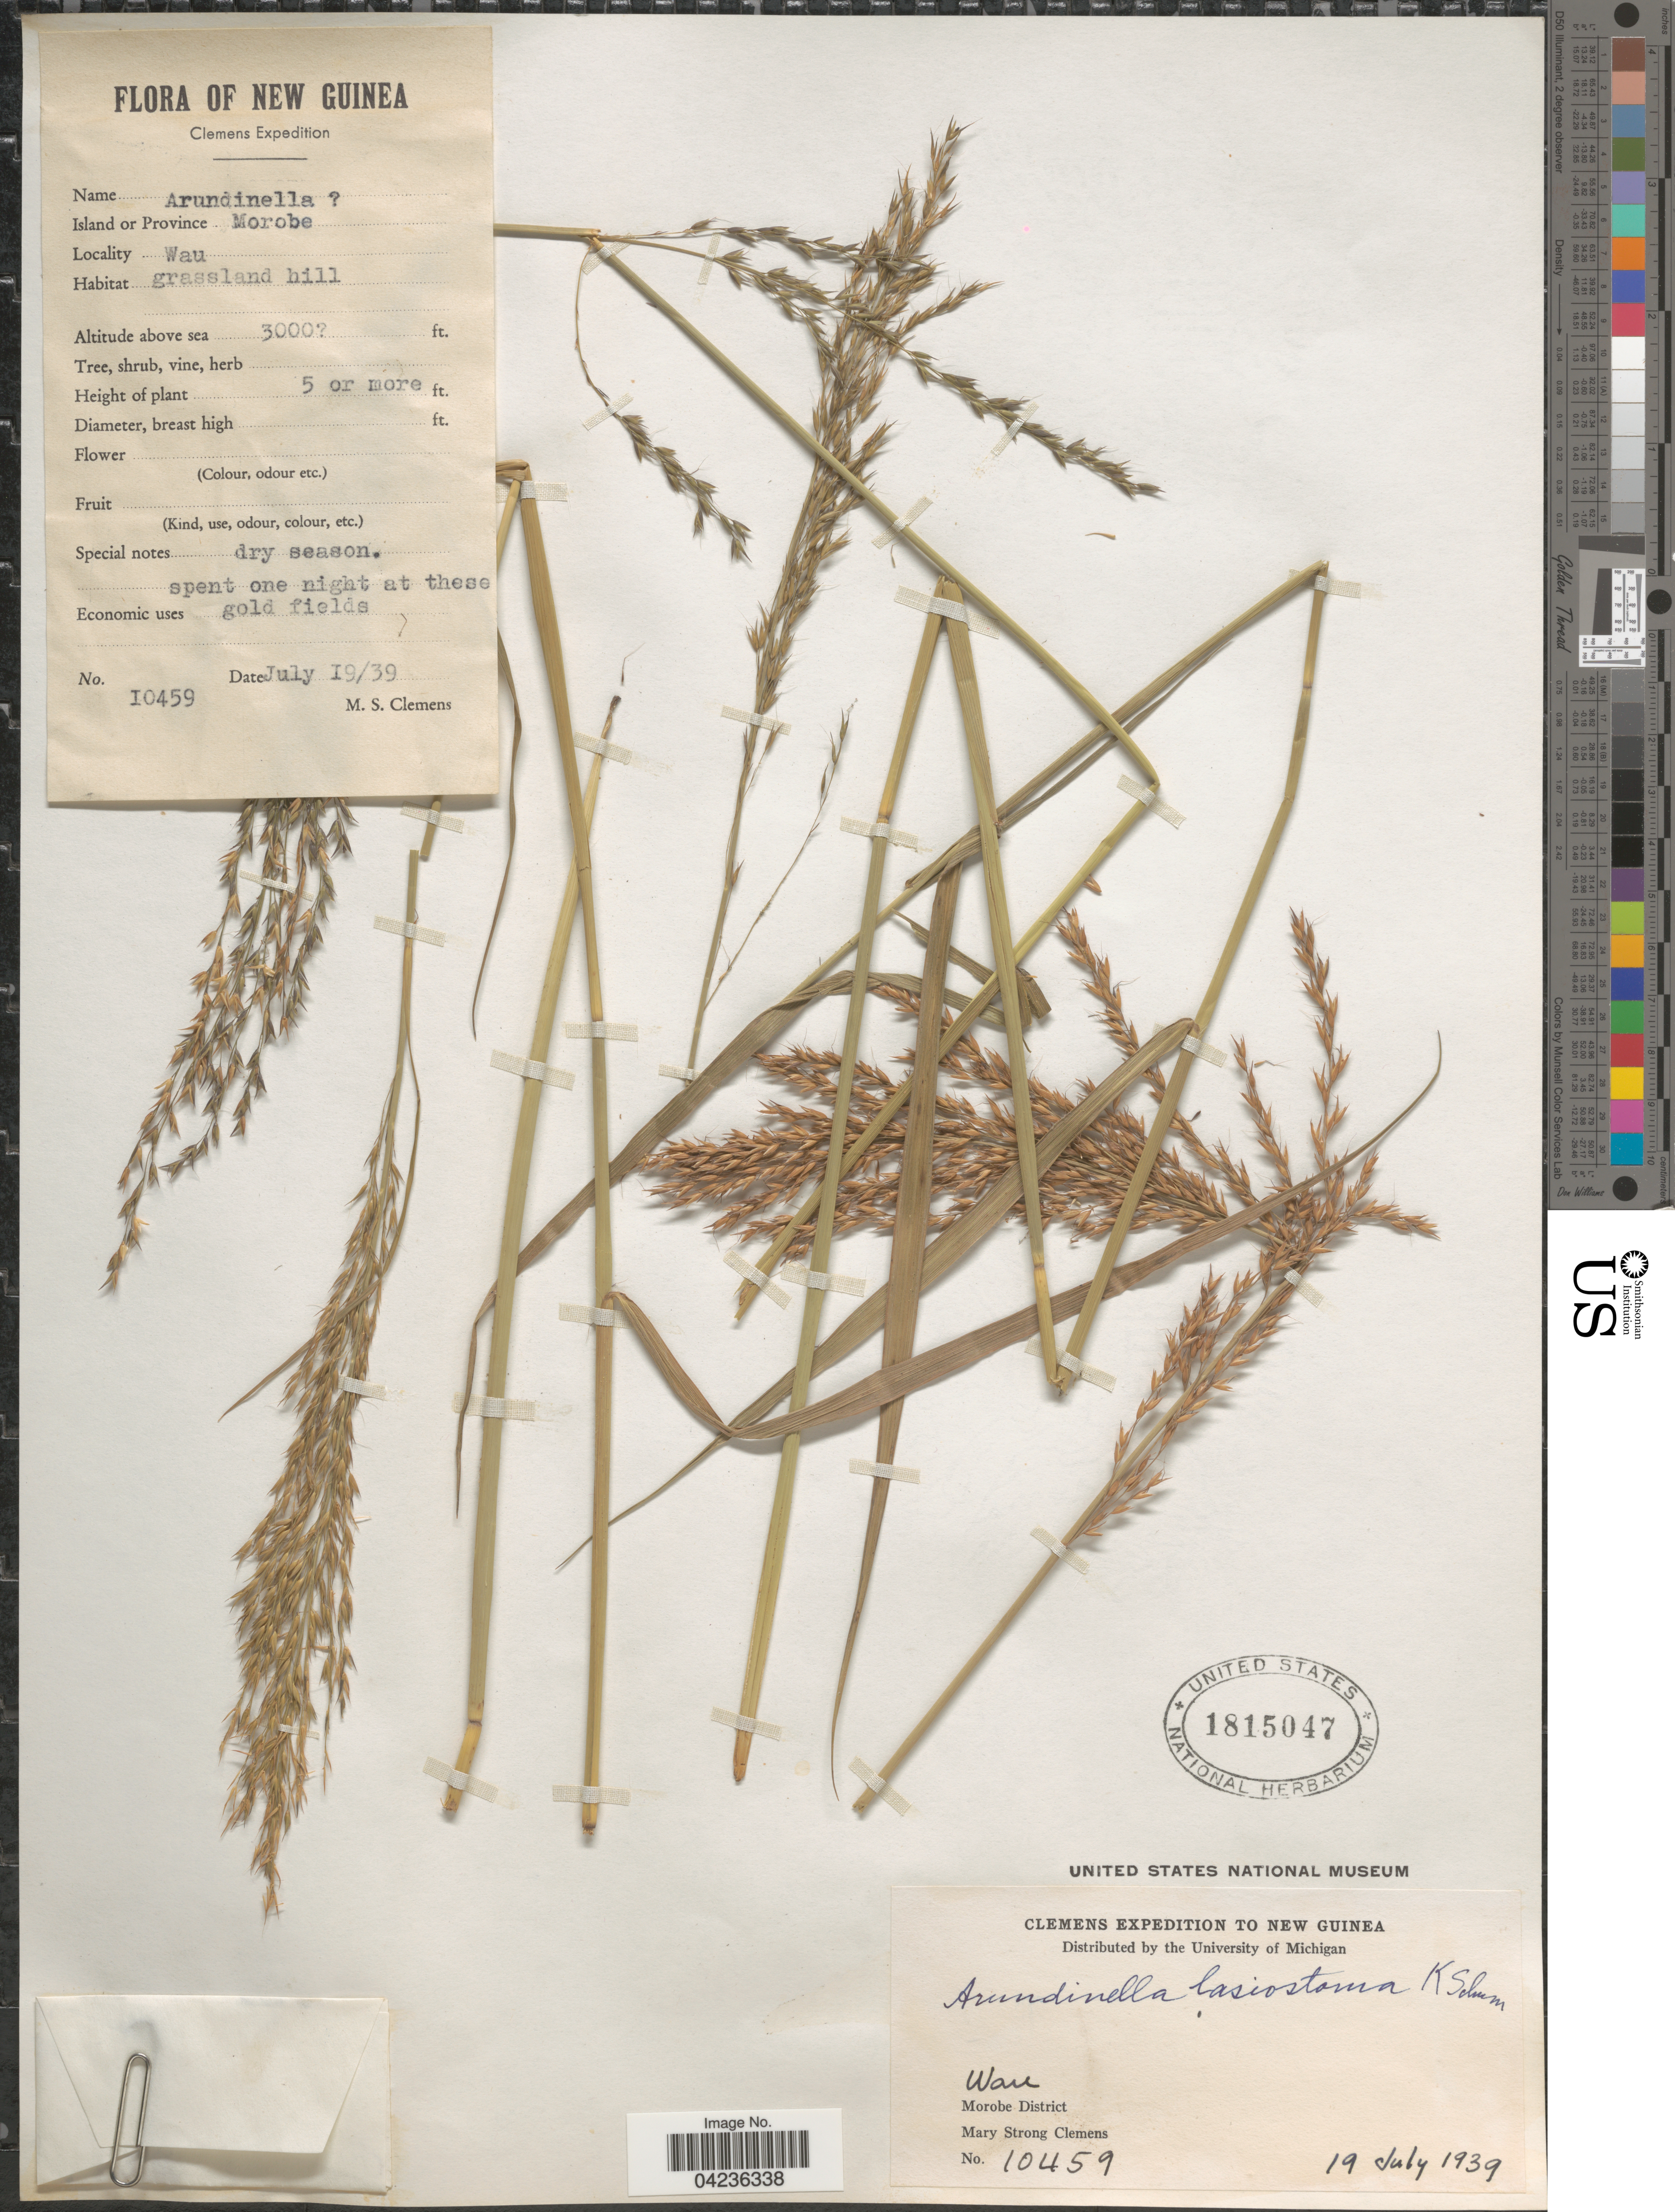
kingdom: Plantae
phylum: Tracheophyta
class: Liliopsida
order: Poales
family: Poaceae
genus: Arundinella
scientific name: Arundinella setosa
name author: Trin.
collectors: M. S. Clemens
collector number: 10459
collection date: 1939-07-19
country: Papua New Guinea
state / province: Morobe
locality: Clemens Expedition to New Guinea. Morobe District. New Guinea. Clemens Expedition. Island or Province Morobe. Wau.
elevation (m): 914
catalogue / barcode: US 1815047